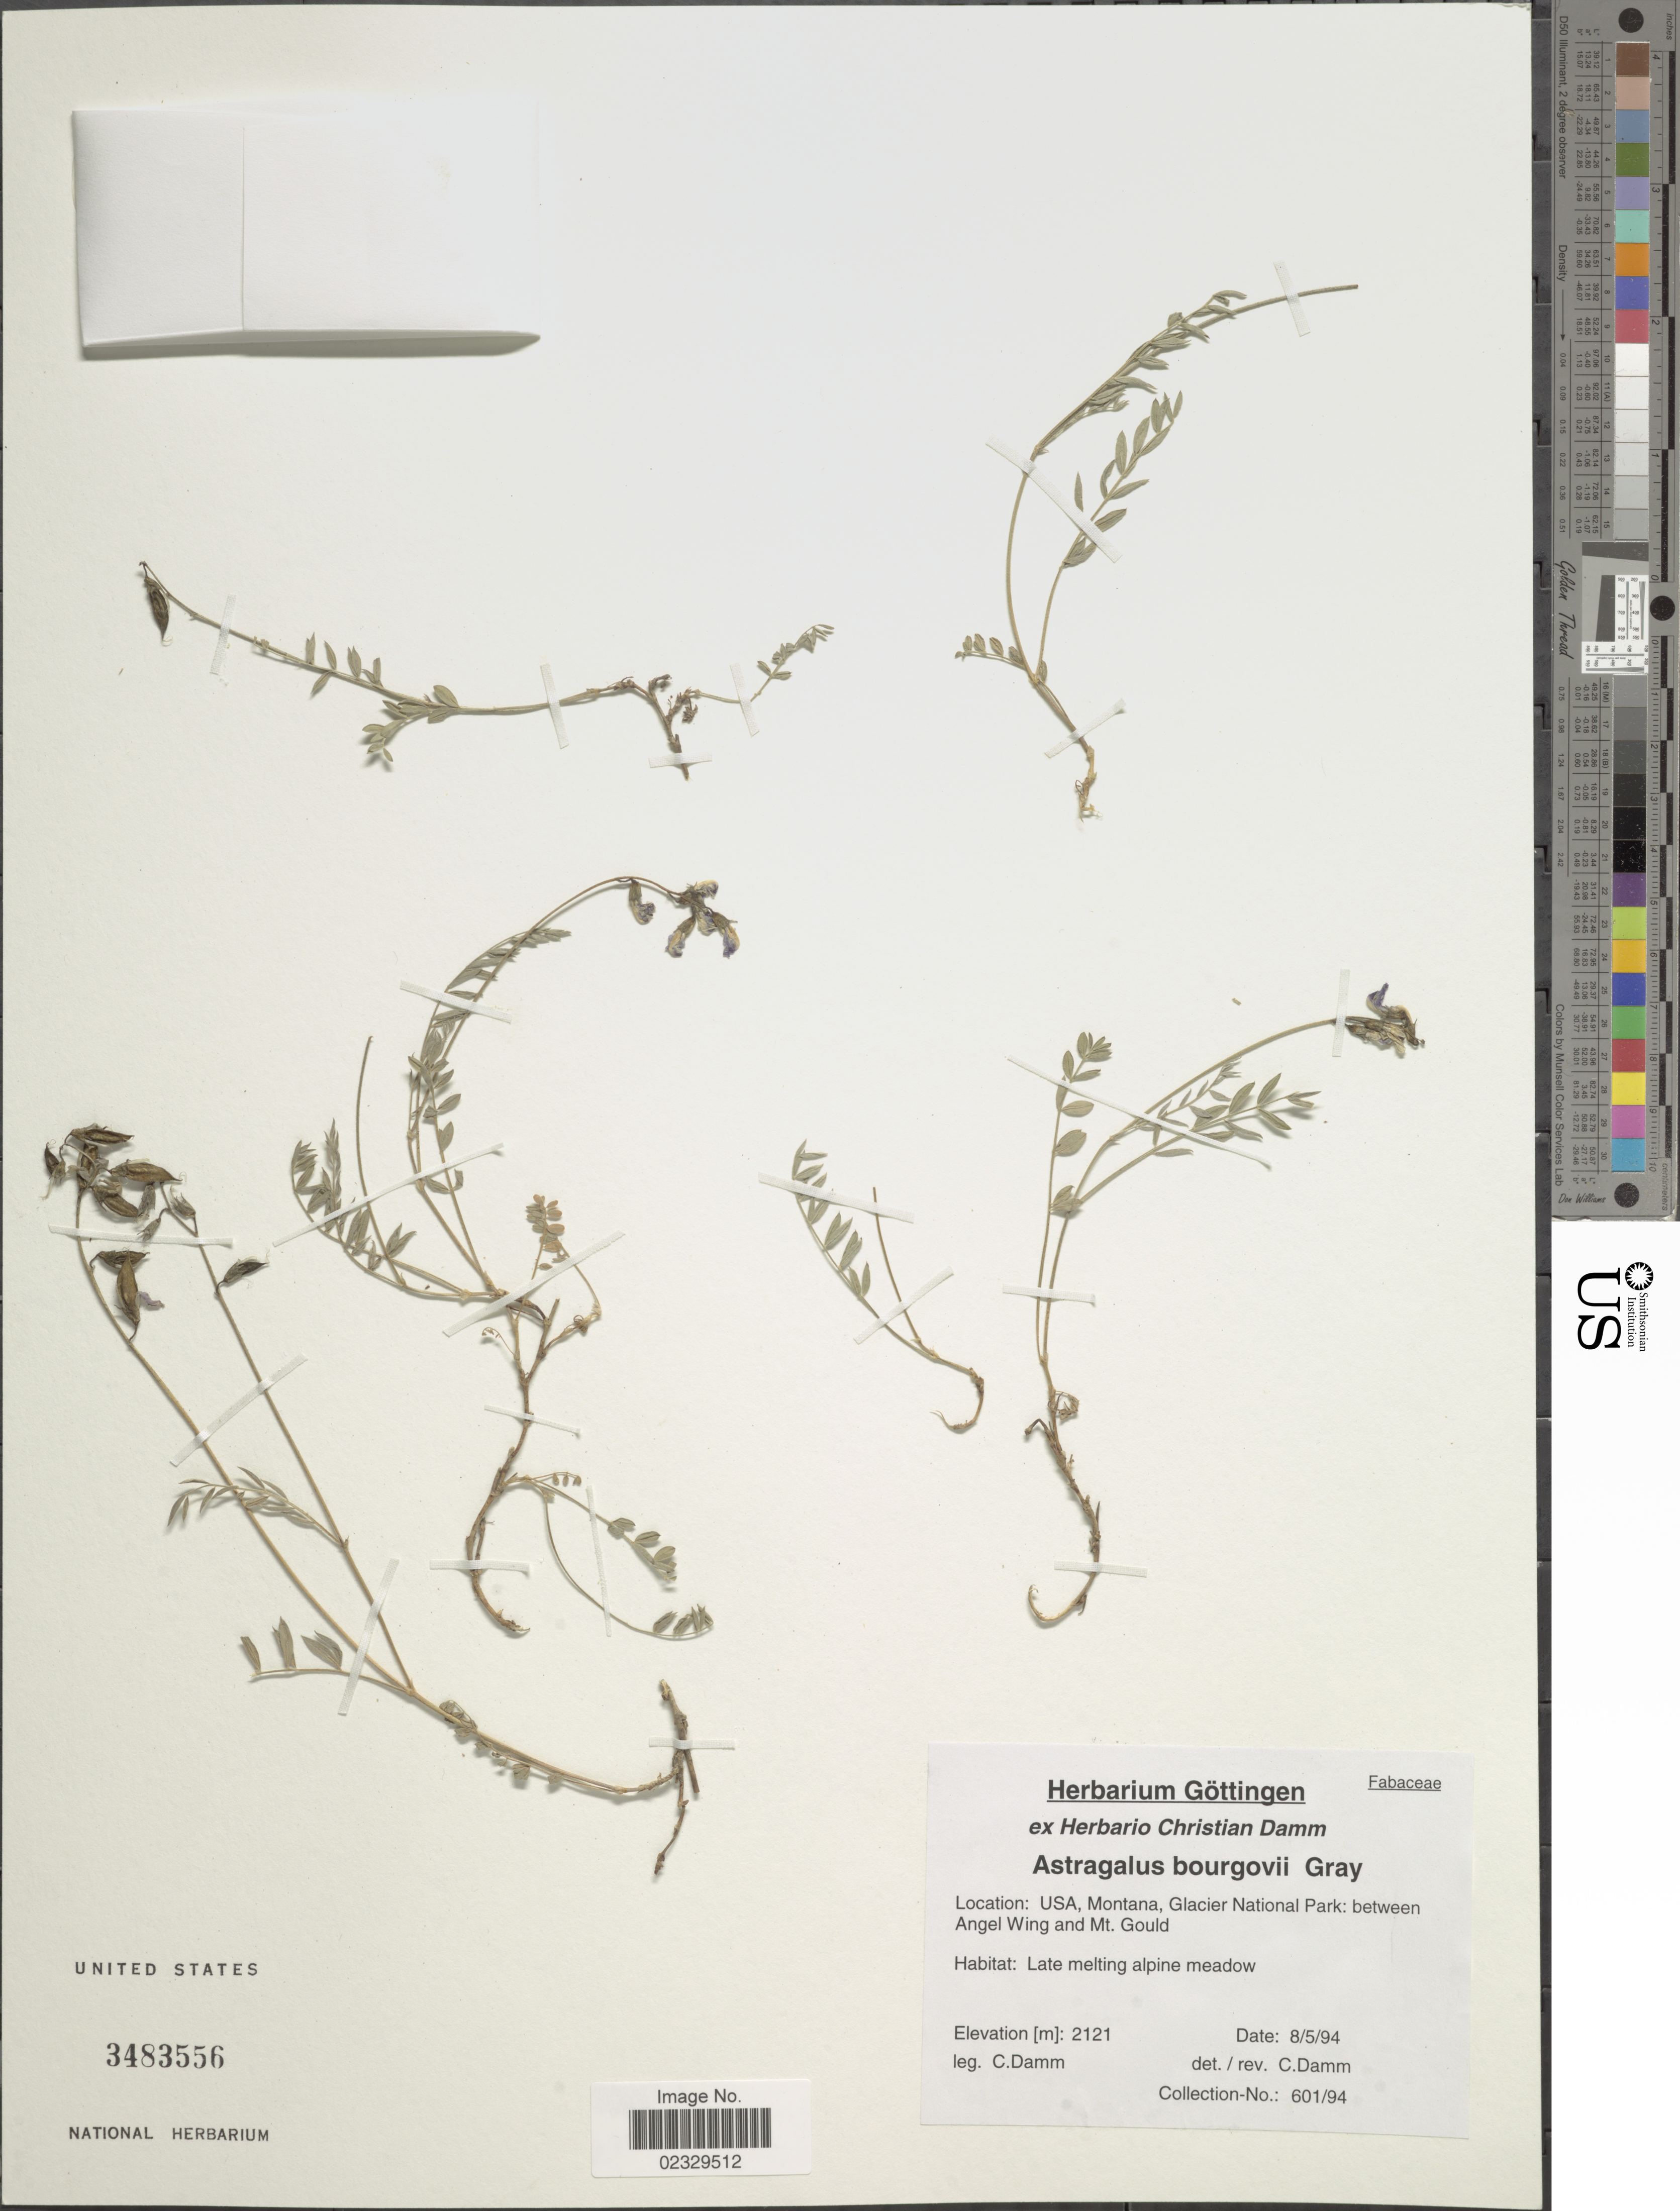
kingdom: Plantae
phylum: Tracheophyta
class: Magnoliopsida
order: Fabales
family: Fabaceae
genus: Astragalus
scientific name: Astragalus bourgovii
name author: A. Gray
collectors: C. Damm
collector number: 601/94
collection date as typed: Transcribed d/m/y: 5/8/94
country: United States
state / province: Montana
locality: Glacier National Park: between Angel Wing and Mt. Gould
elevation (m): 2121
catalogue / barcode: US 3483556